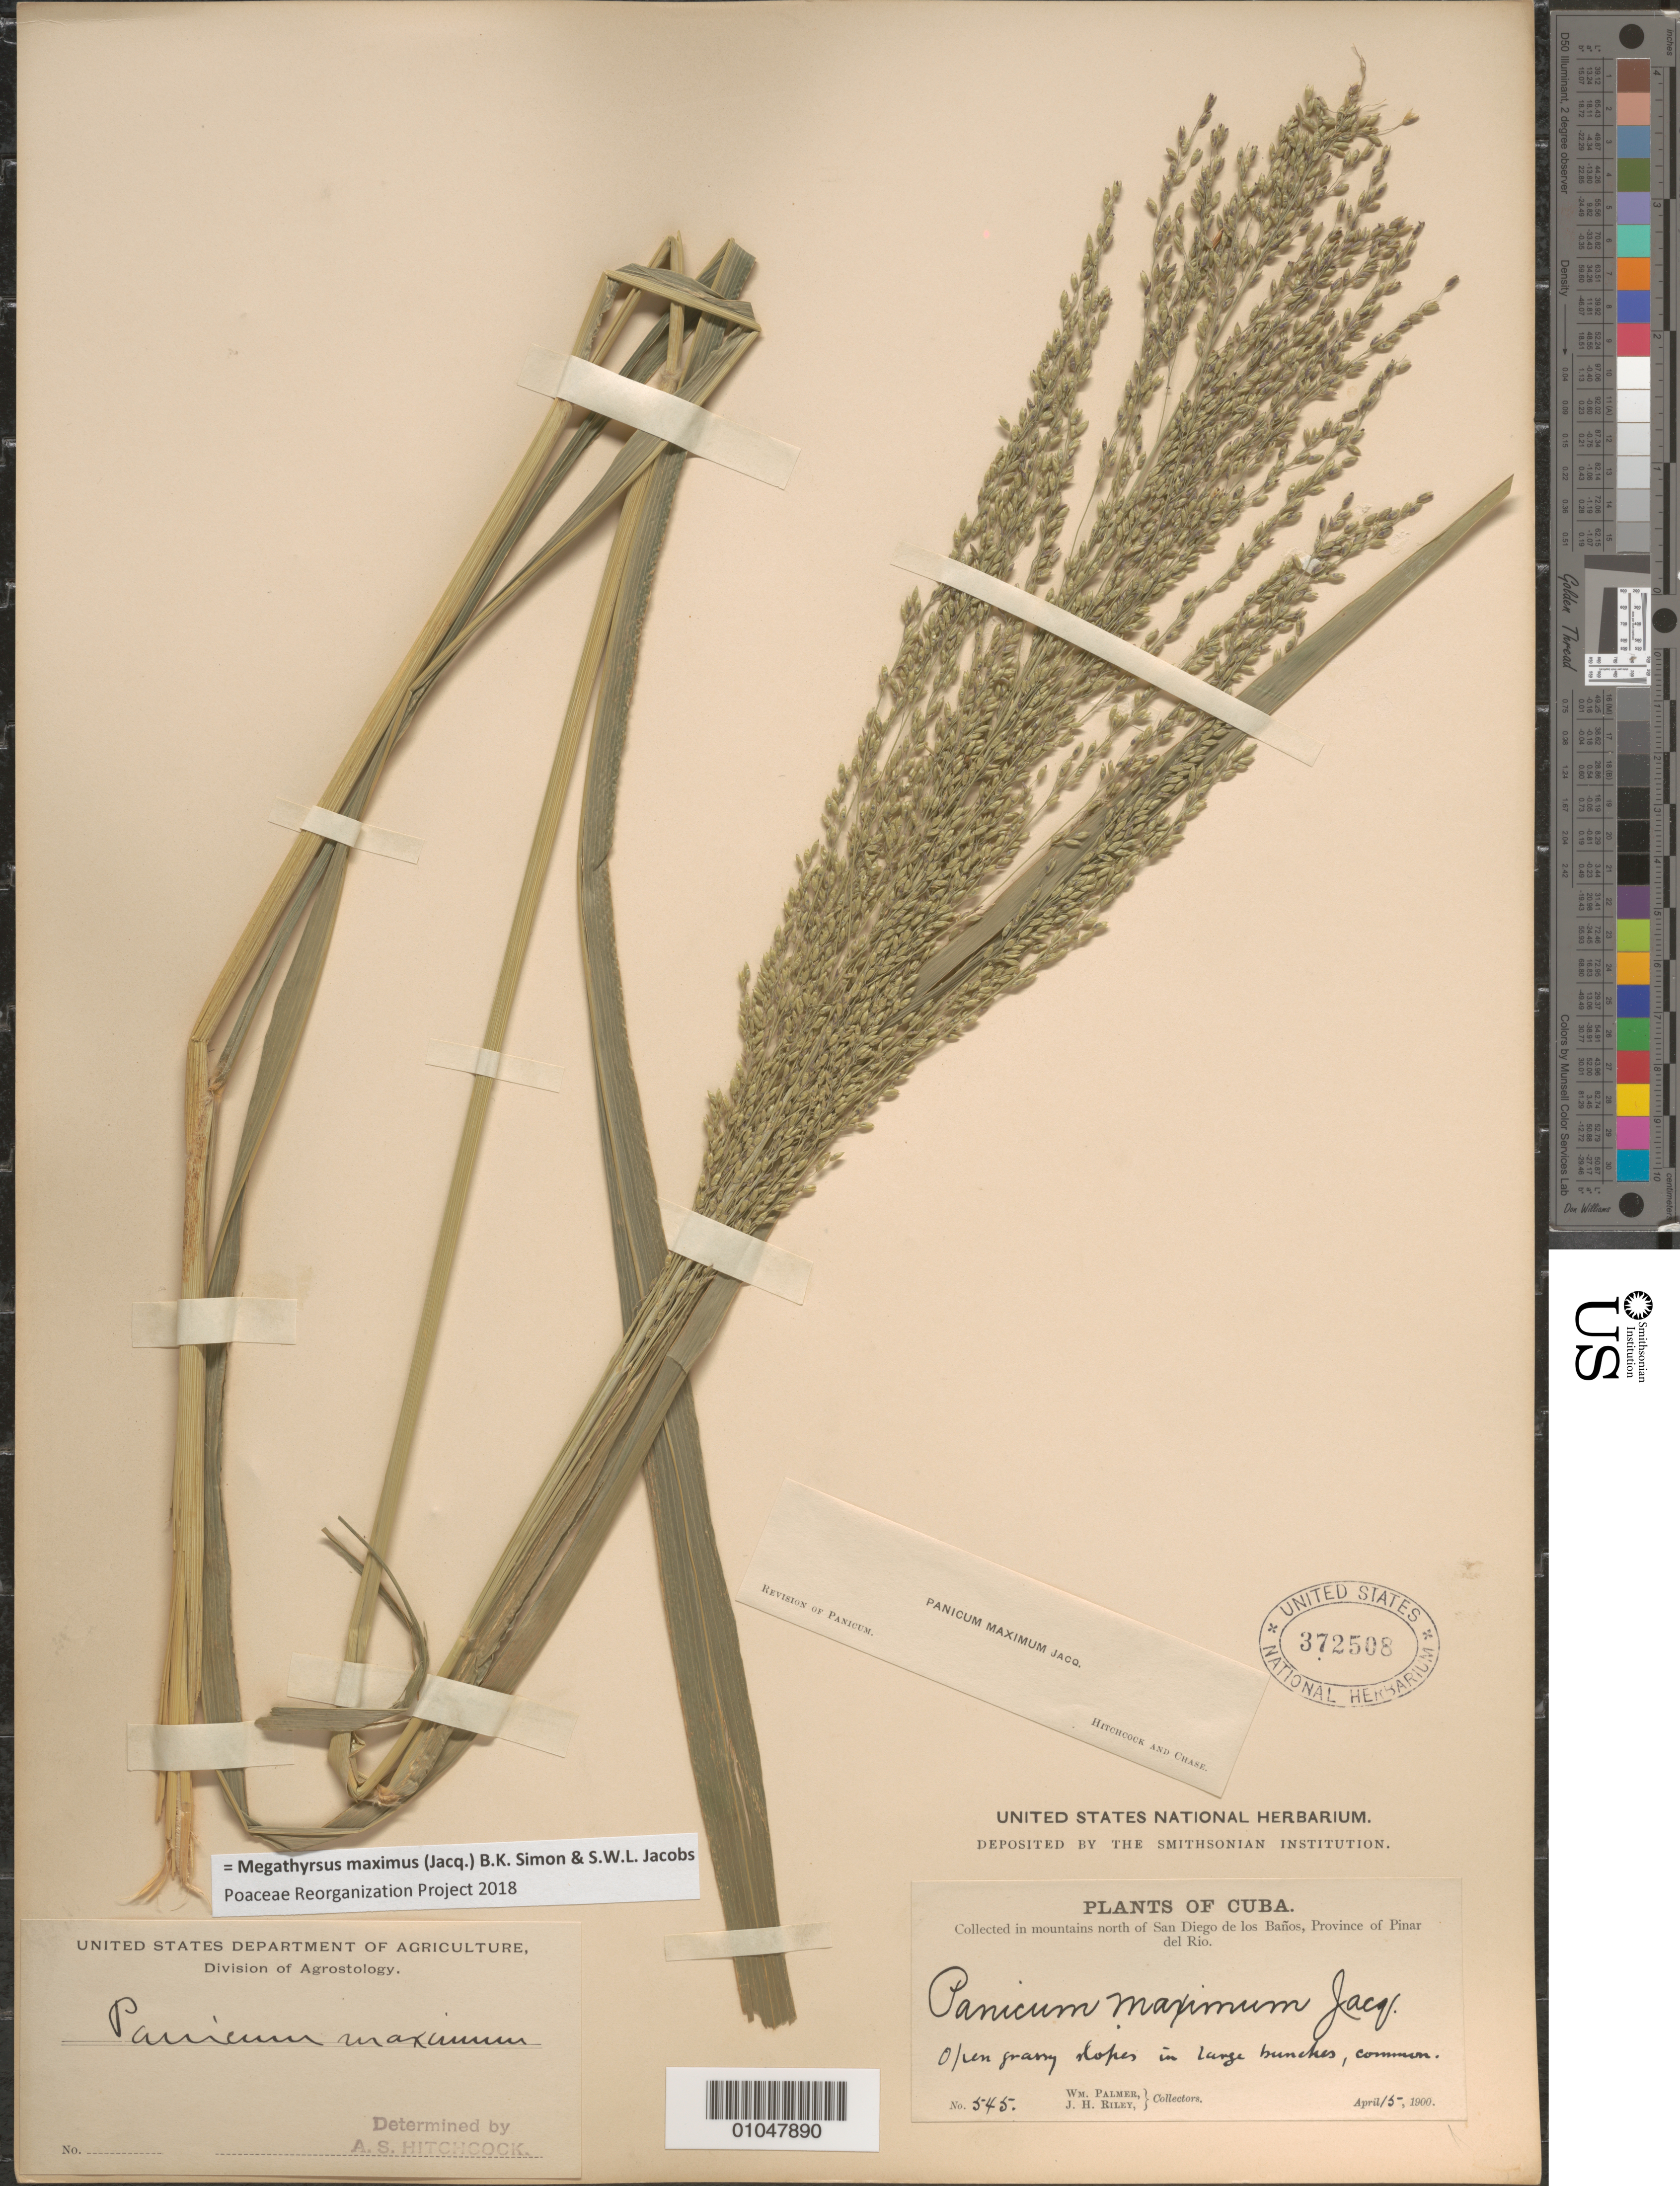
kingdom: Plantae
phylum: Tracheophyta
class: Liliopsida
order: Poales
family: Poaceae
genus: Panicum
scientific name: Panicum maximum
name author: Jacq.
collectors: W. Palmer & J. H. Riley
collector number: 545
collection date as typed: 14 Apr 1900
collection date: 1900-04-14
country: Cuba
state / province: Pinar del Rio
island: Cuba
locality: In mtns N of san Diego de los Banos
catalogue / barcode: US 372508